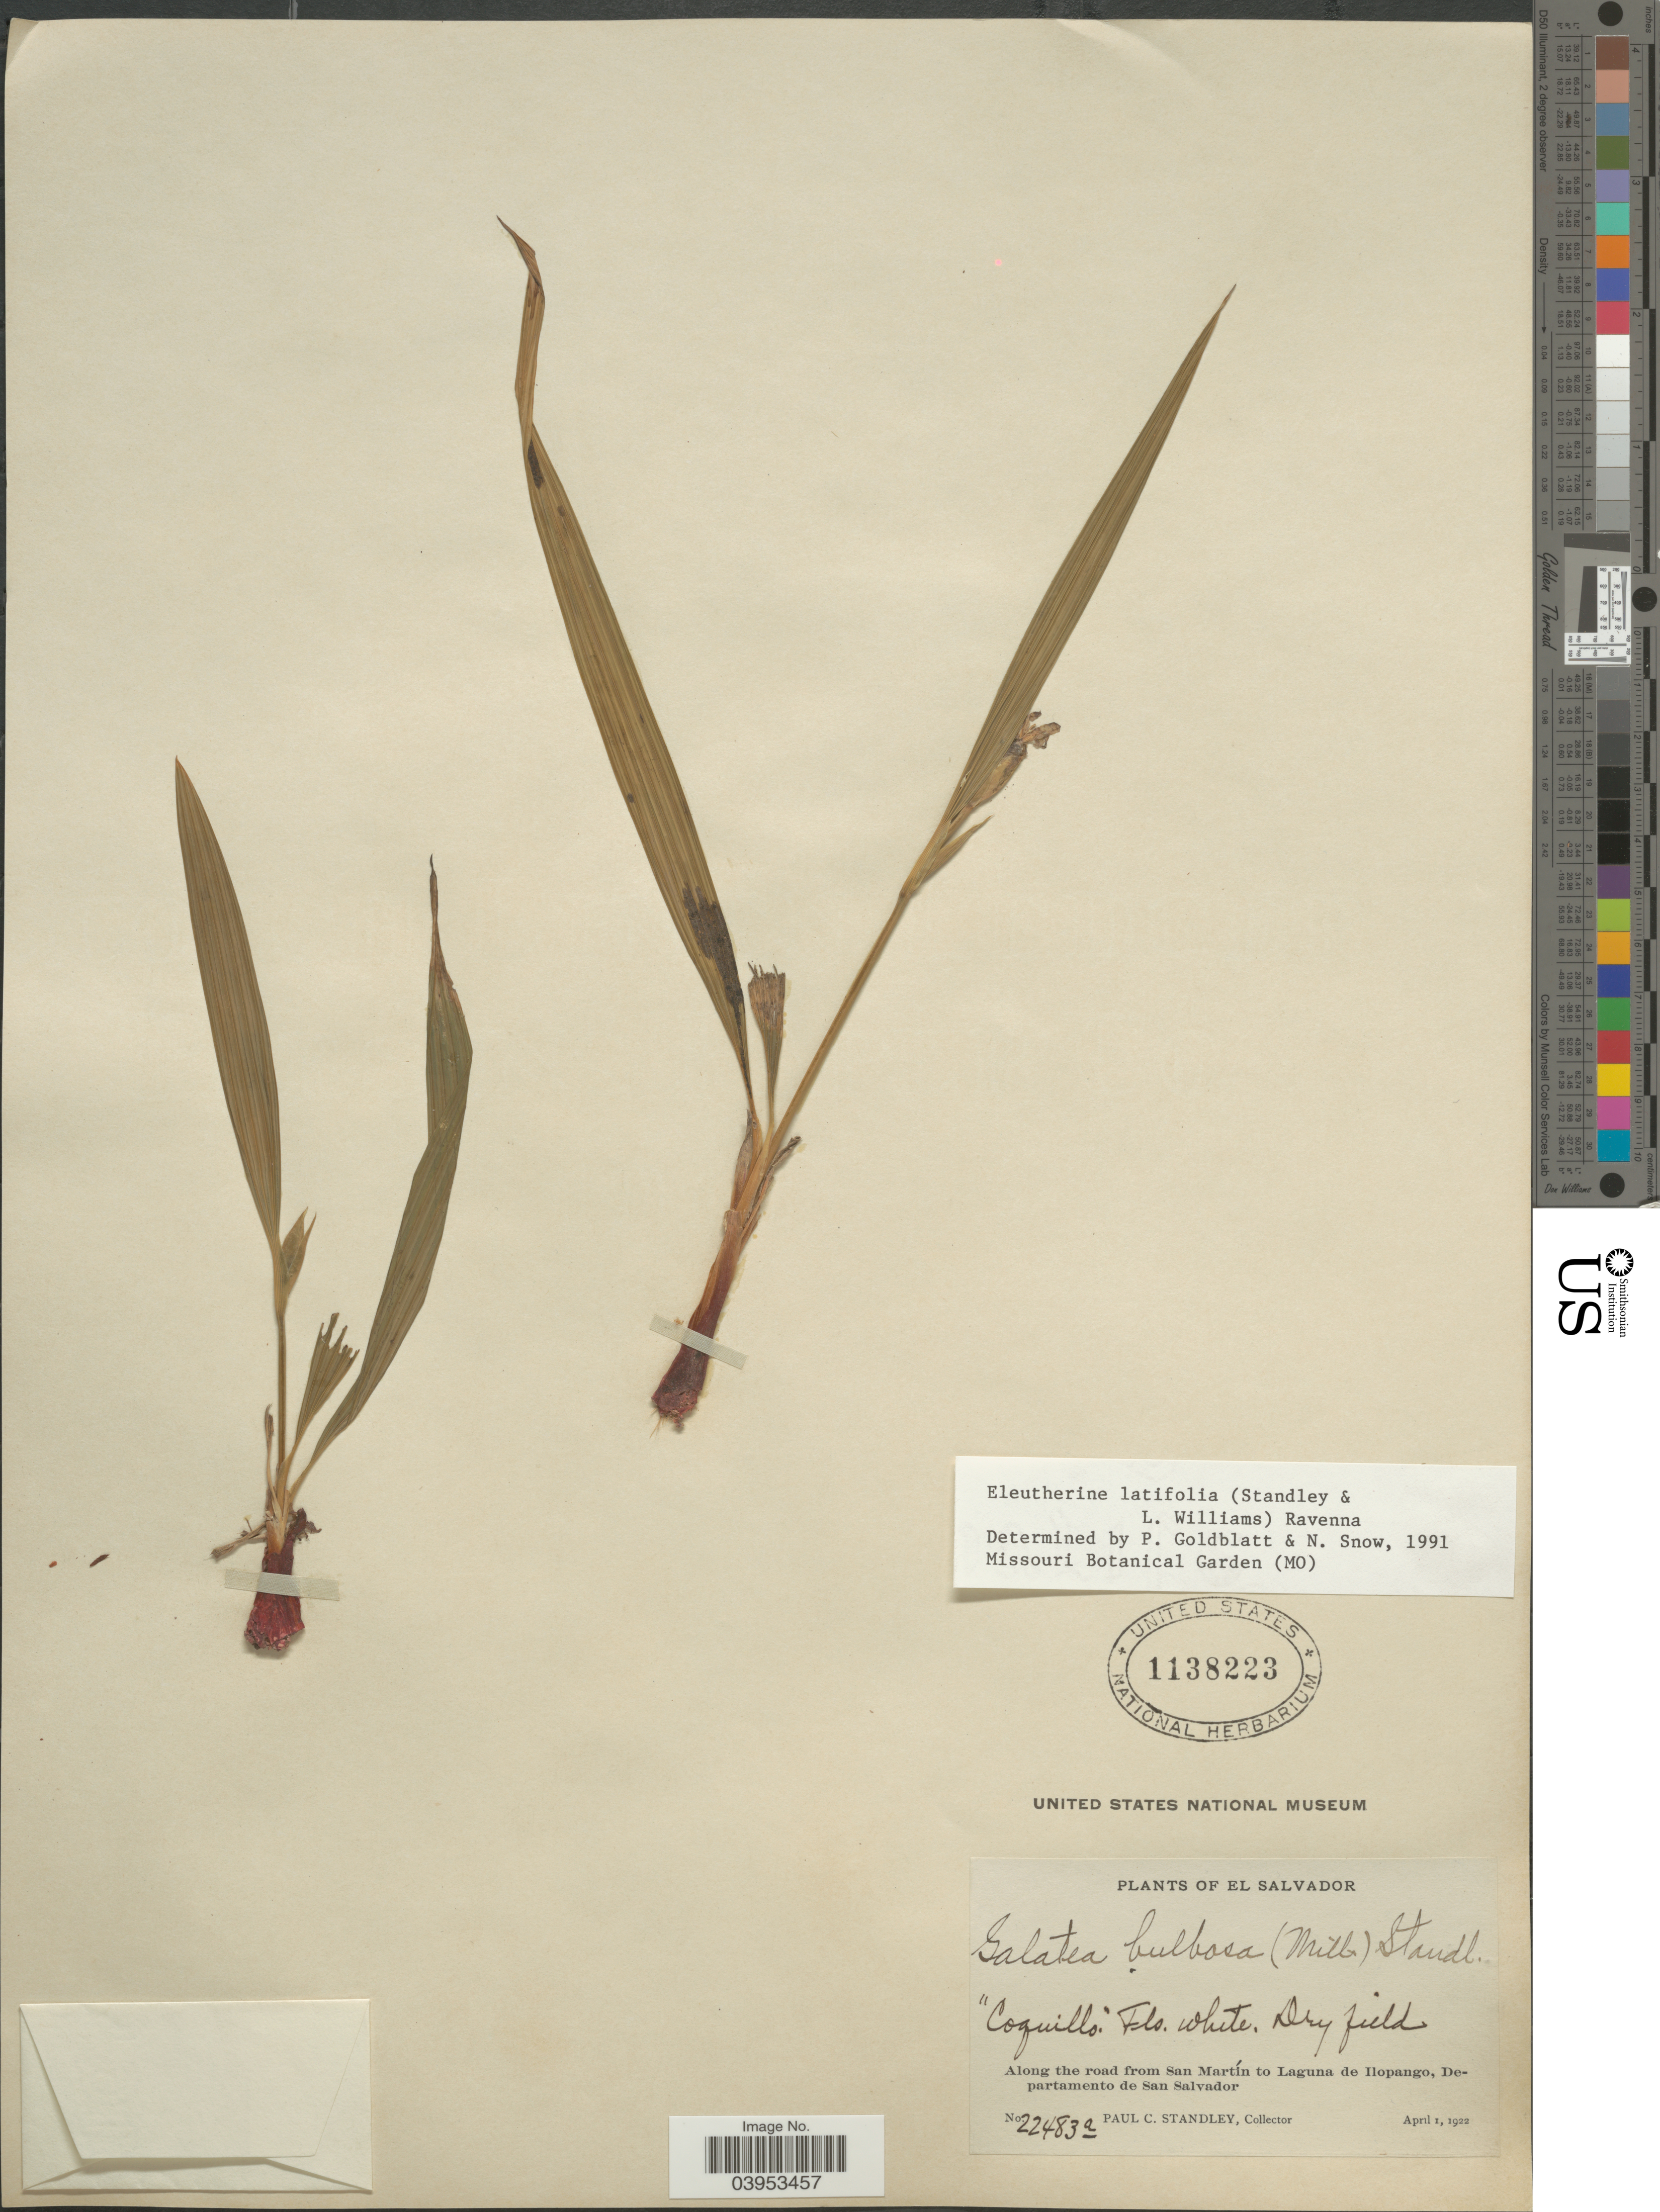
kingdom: Plantae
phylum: Tracheophyta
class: Liliopsida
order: Asparagales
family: Iridaceae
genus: Eleutherine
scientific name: Eleutherine latifolia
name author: (Standl. & L.O. Williams) Ravenna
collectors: P. C. Standley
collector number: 22483a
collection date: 1922-04-01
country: El Salvador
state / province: San Salvador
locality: Along the road from San Martín to Laguna de Ilopango, Departamento de San Salvador.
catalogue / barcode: US 1138223